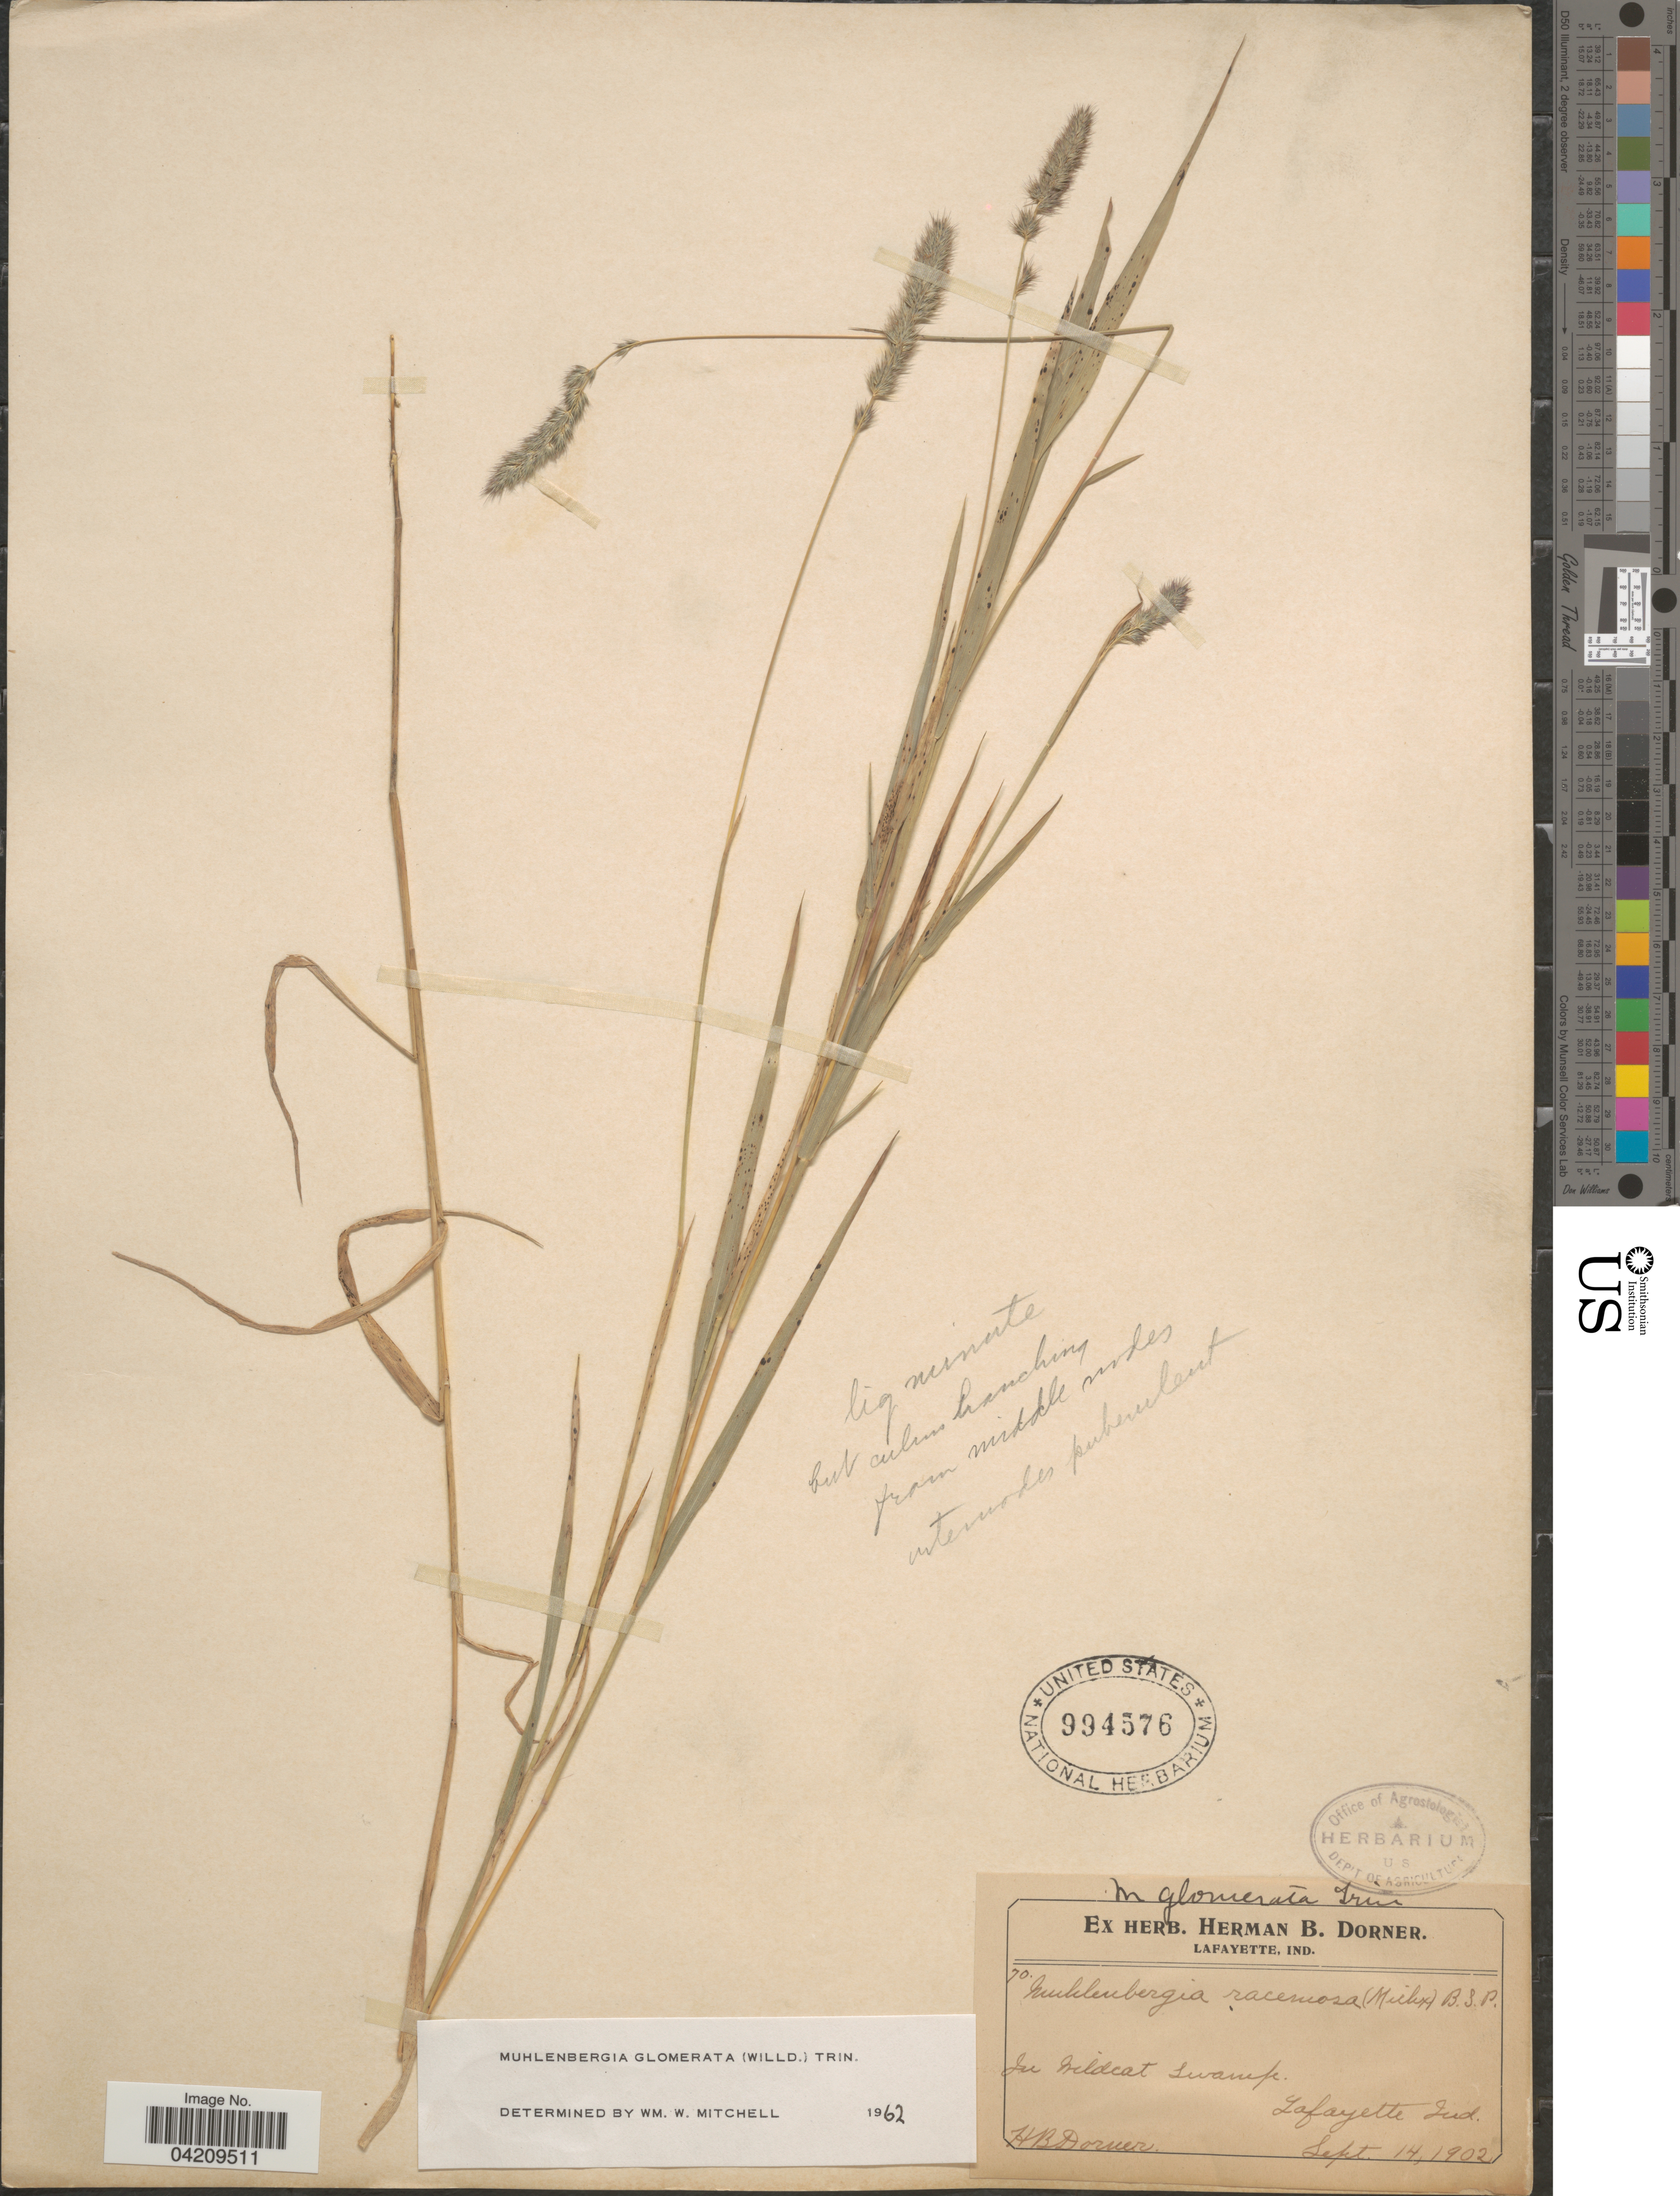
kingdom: Plantae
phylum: Tracheophyta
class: Liliopsida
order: Poales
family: Poaceae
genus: Muhlenbergia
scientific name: Muhlenbergia glomerata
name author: (Willd.) Trin.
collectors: H. Dorner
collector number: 70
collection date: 1902-09-14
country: United States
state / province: Indiana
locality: In Wildcat Swamp. Lafayette.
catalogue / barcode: US 994576